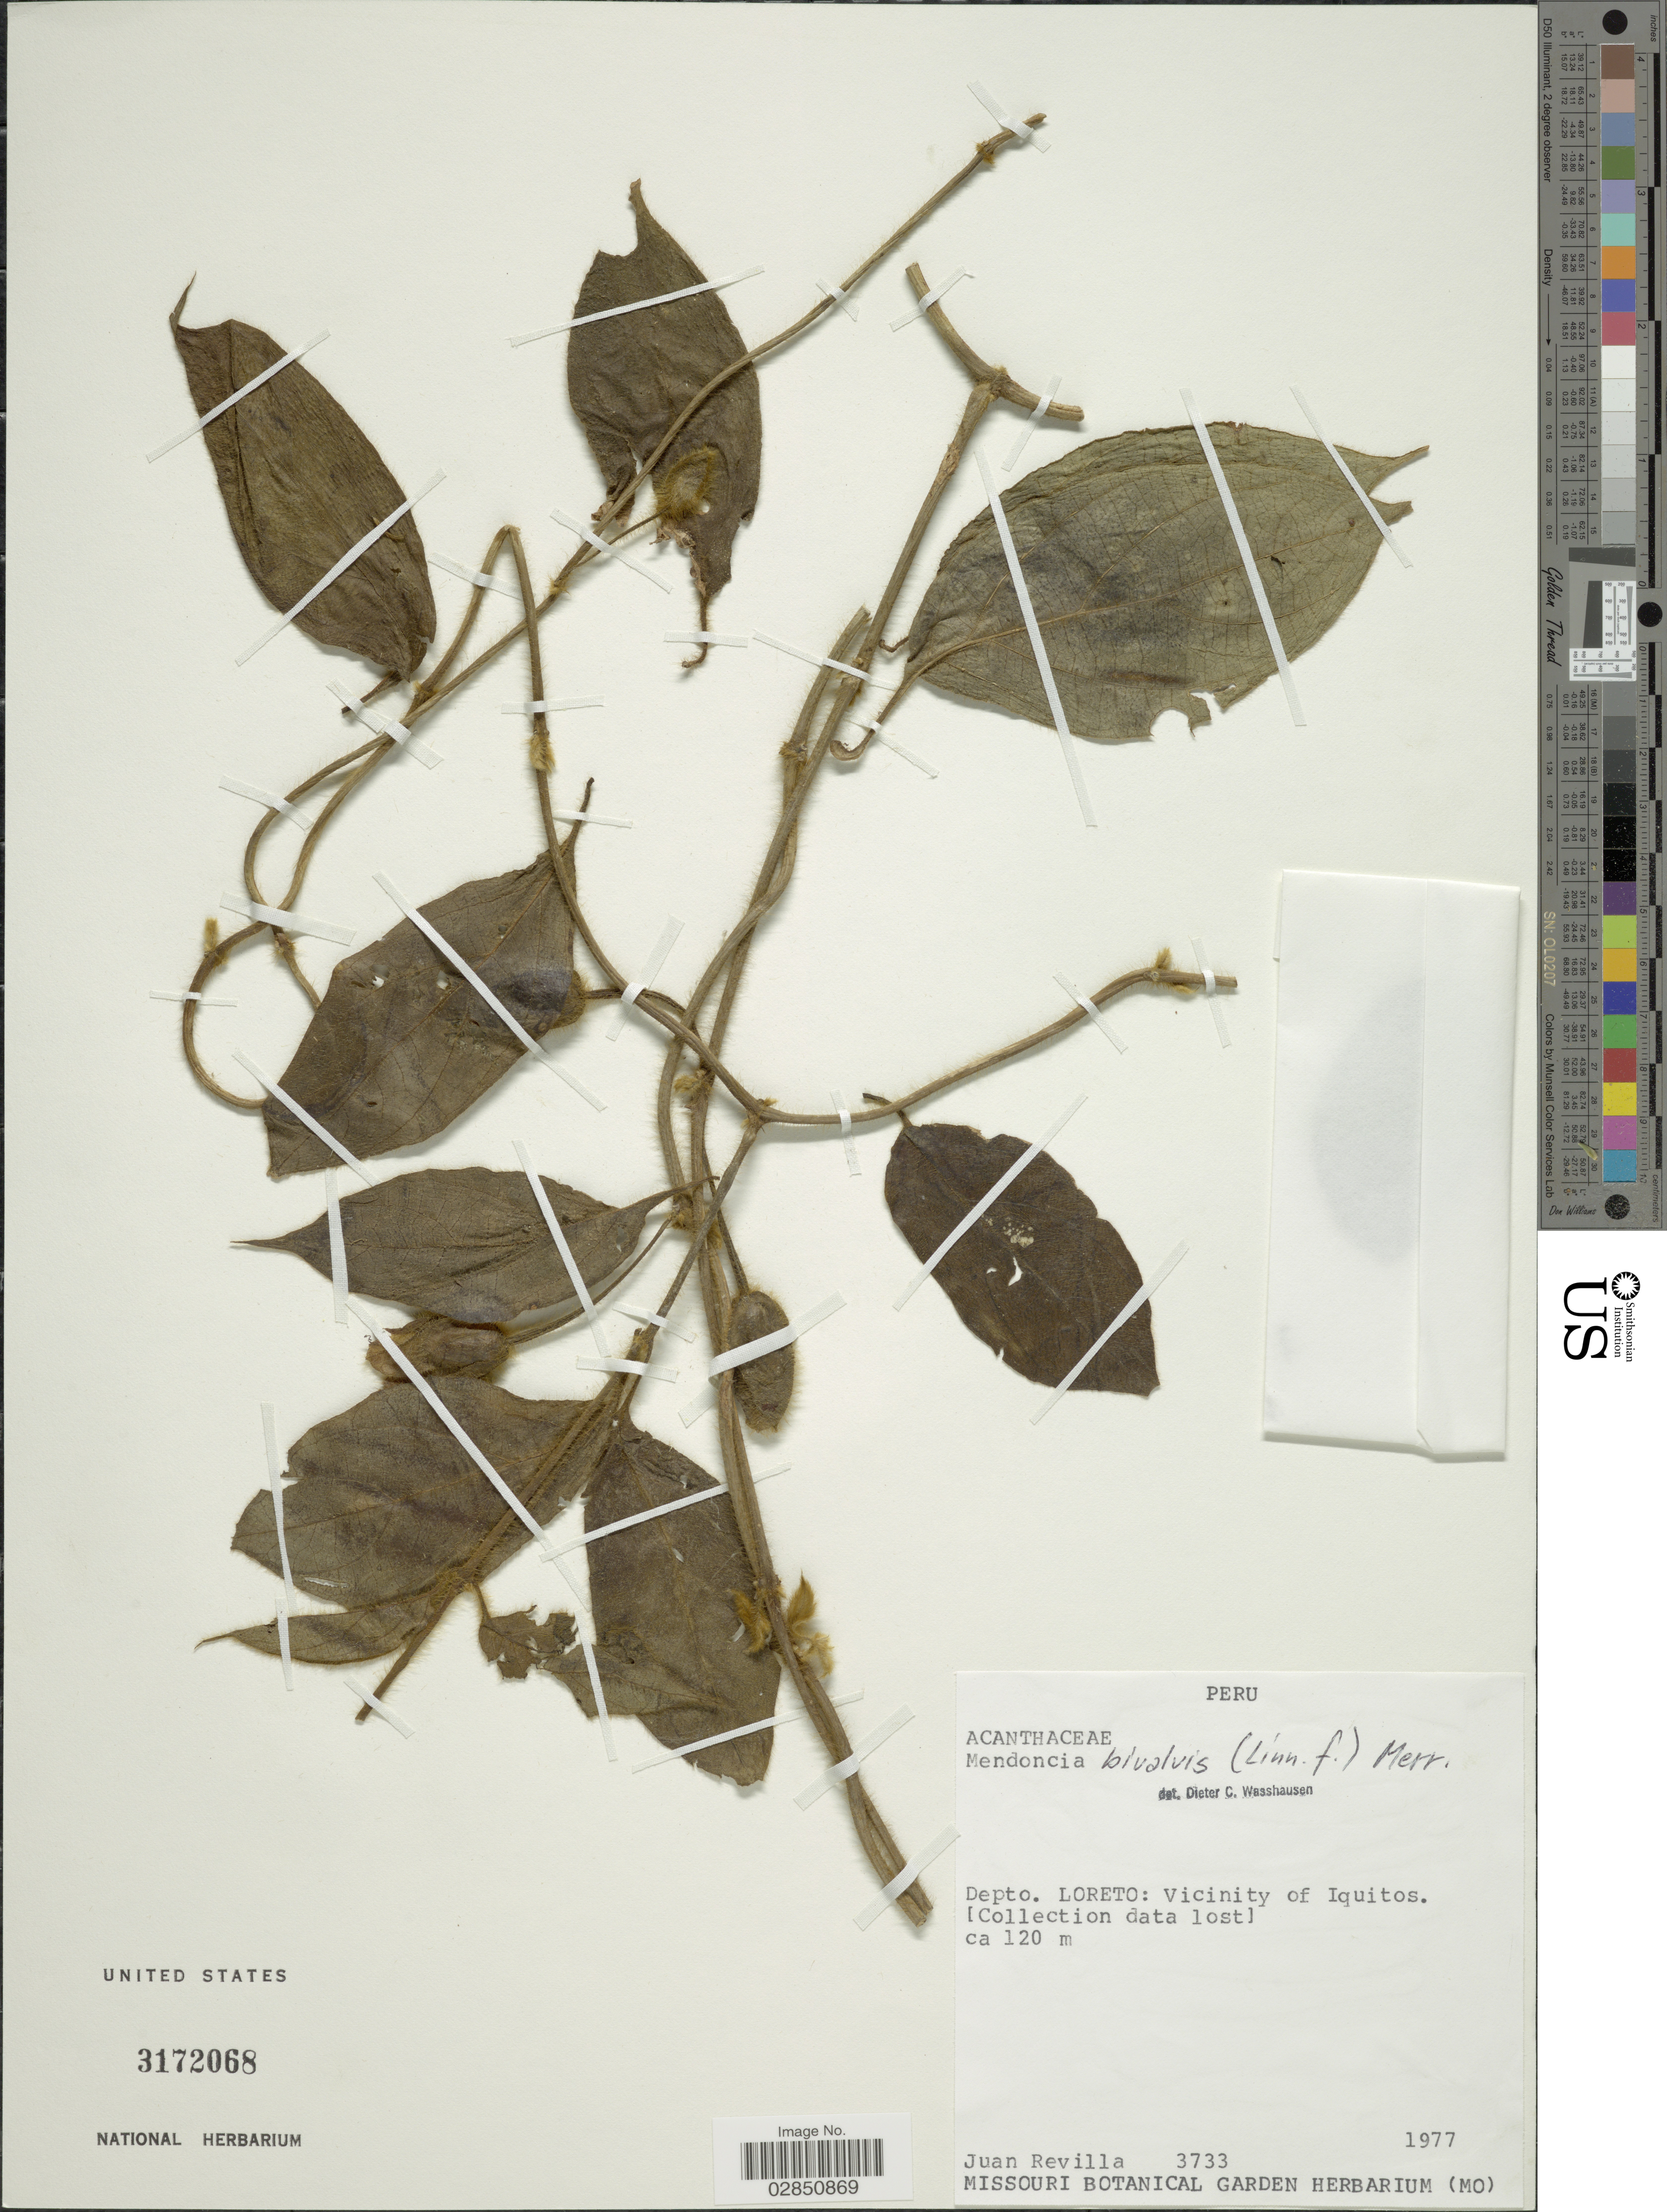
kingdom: Plantae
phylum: Tracheophyta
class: Magnoliopsida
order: Lamiales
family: Acanthaceae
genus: Mendoncia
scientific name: Mendoncia bivalvis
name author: (L. f.) Merr.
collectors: J. Revilla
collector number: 3733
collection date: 1977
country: Peru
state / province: Loreto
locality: Depto. Loreto: Vicinity of Iquitos.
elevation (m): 120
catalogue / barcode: US 3172068